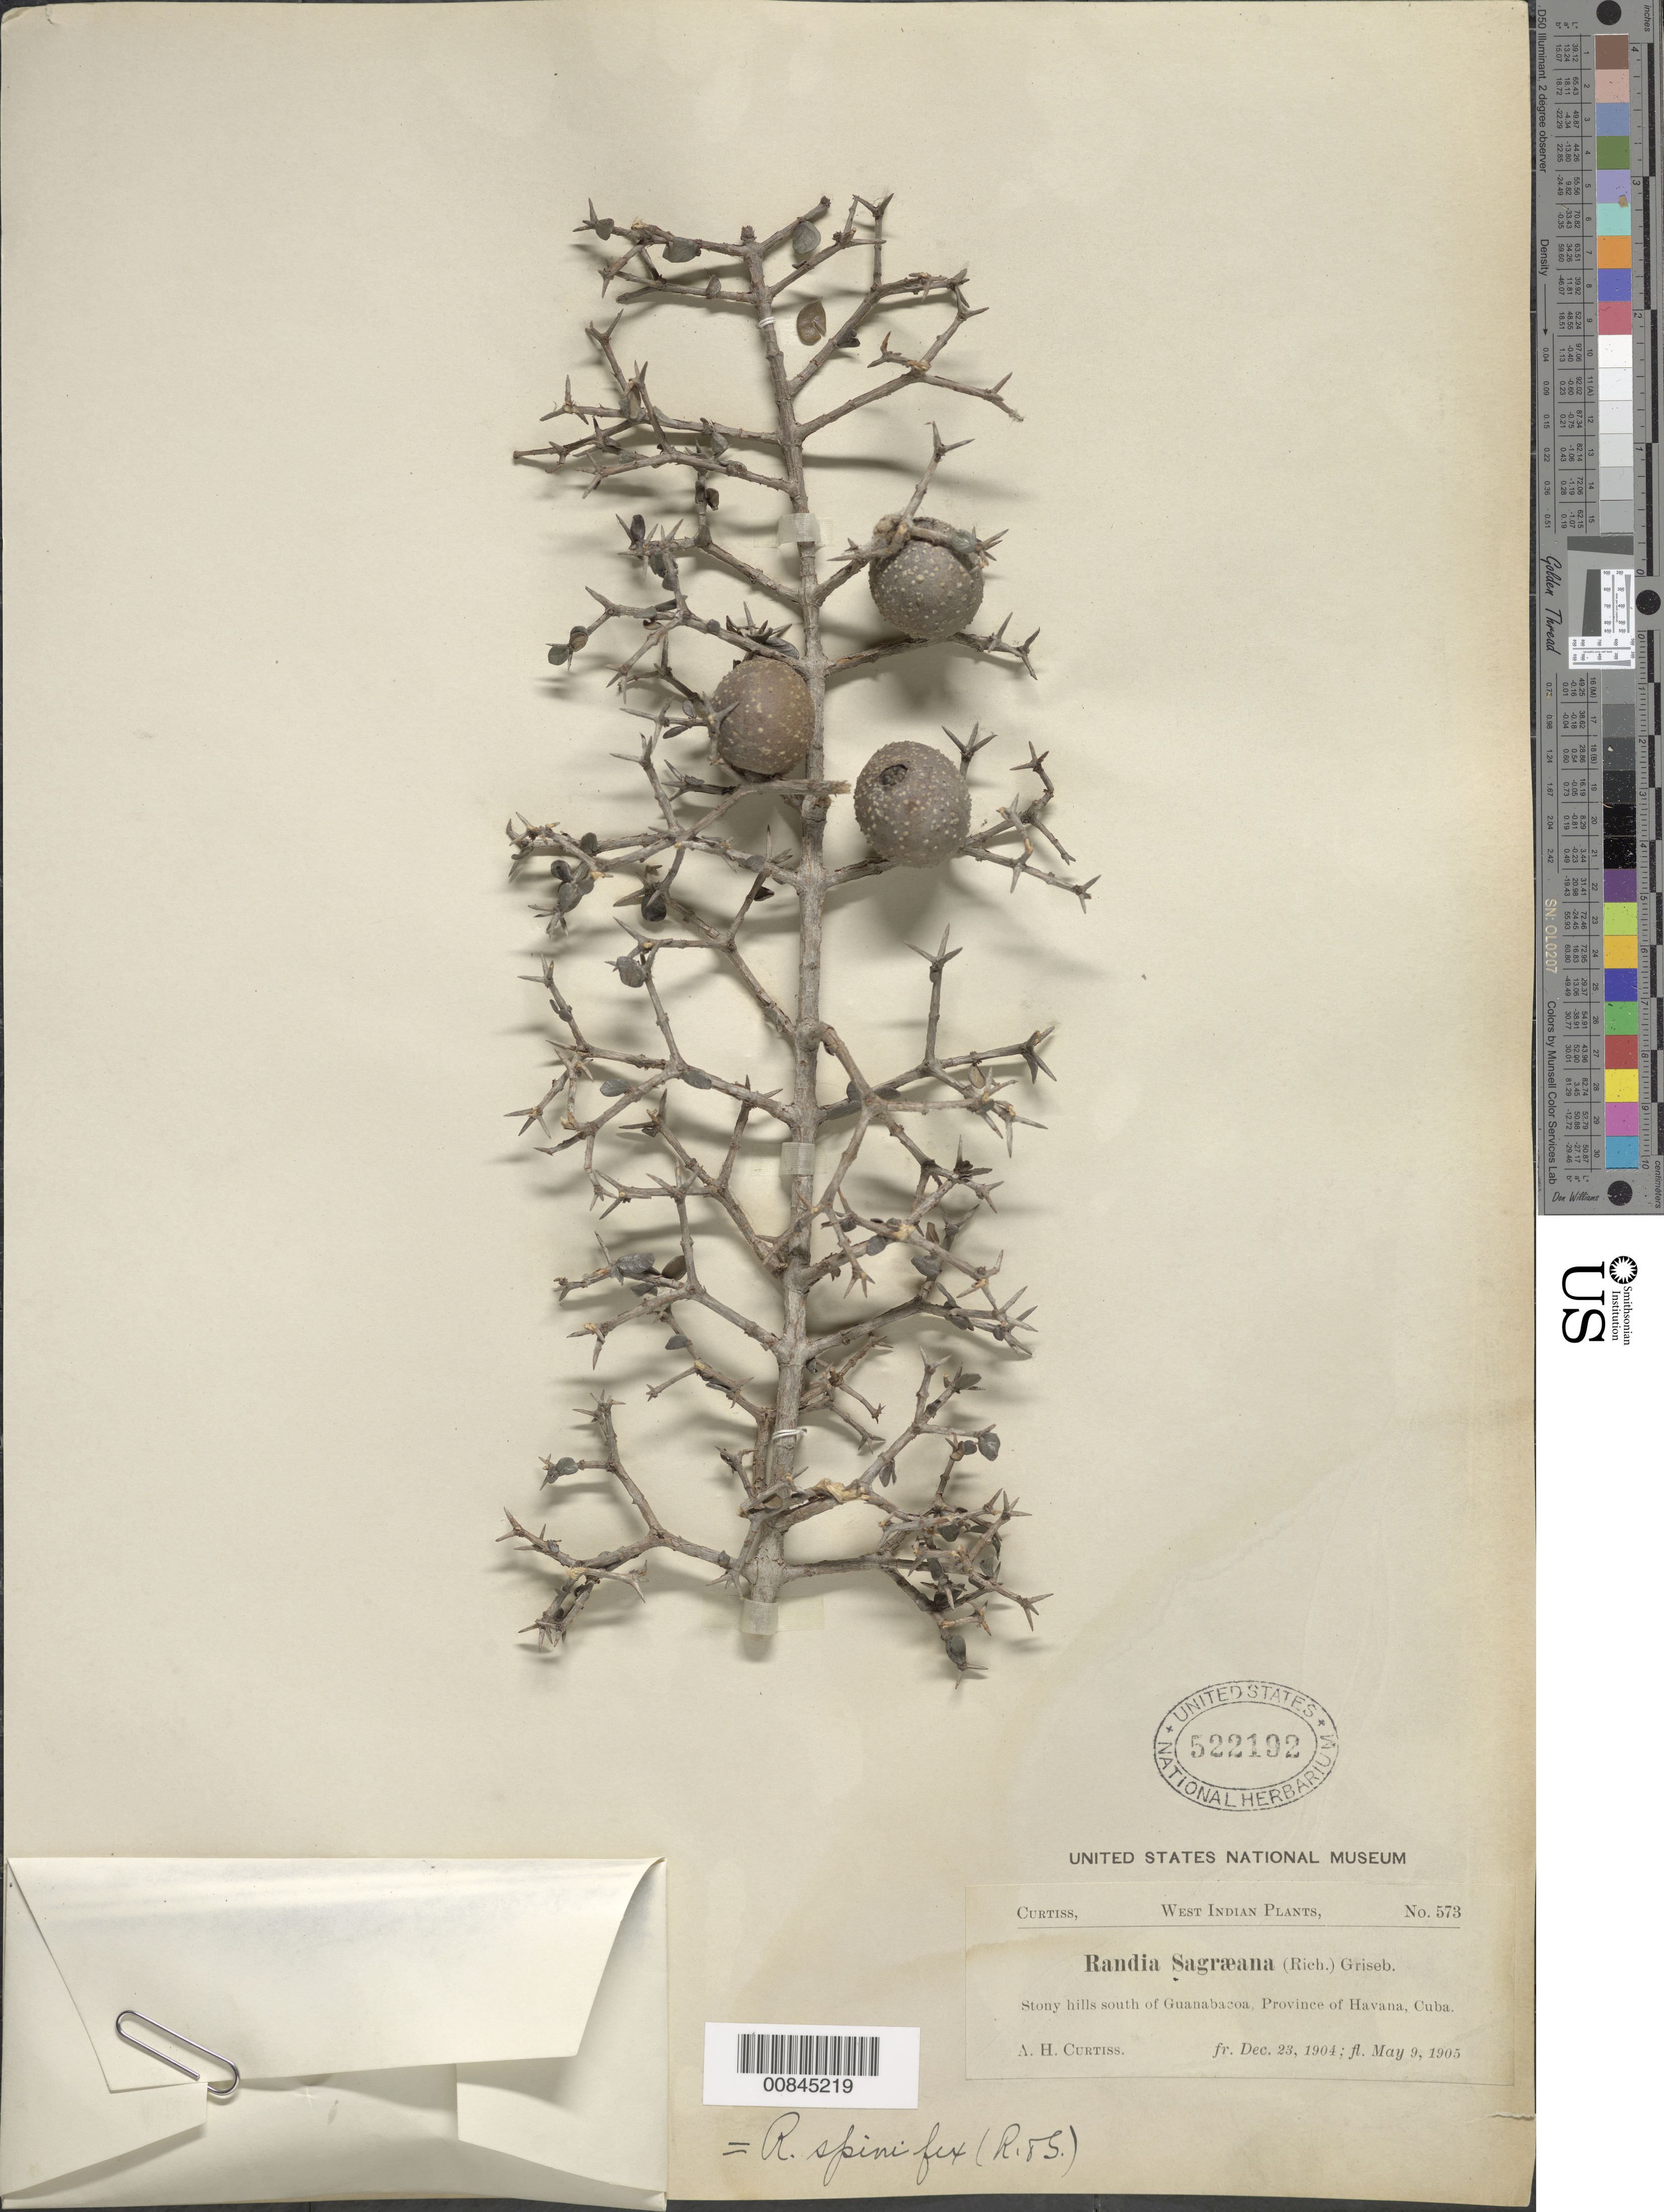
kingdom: Plantae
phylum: Tracheophyta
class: Magnoliopsida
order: Gentianales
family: Rubiaceae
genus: Randia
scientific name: Randia spinifex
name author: (Roem. & Schult.) Standl.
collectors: A. H. Curtiss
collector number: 573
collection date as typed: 23 Dec 1905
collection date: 1905-12-23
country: Cuba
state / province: La Habana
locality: South of Guanabacoa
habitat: Stony hills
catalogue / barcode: US 522192